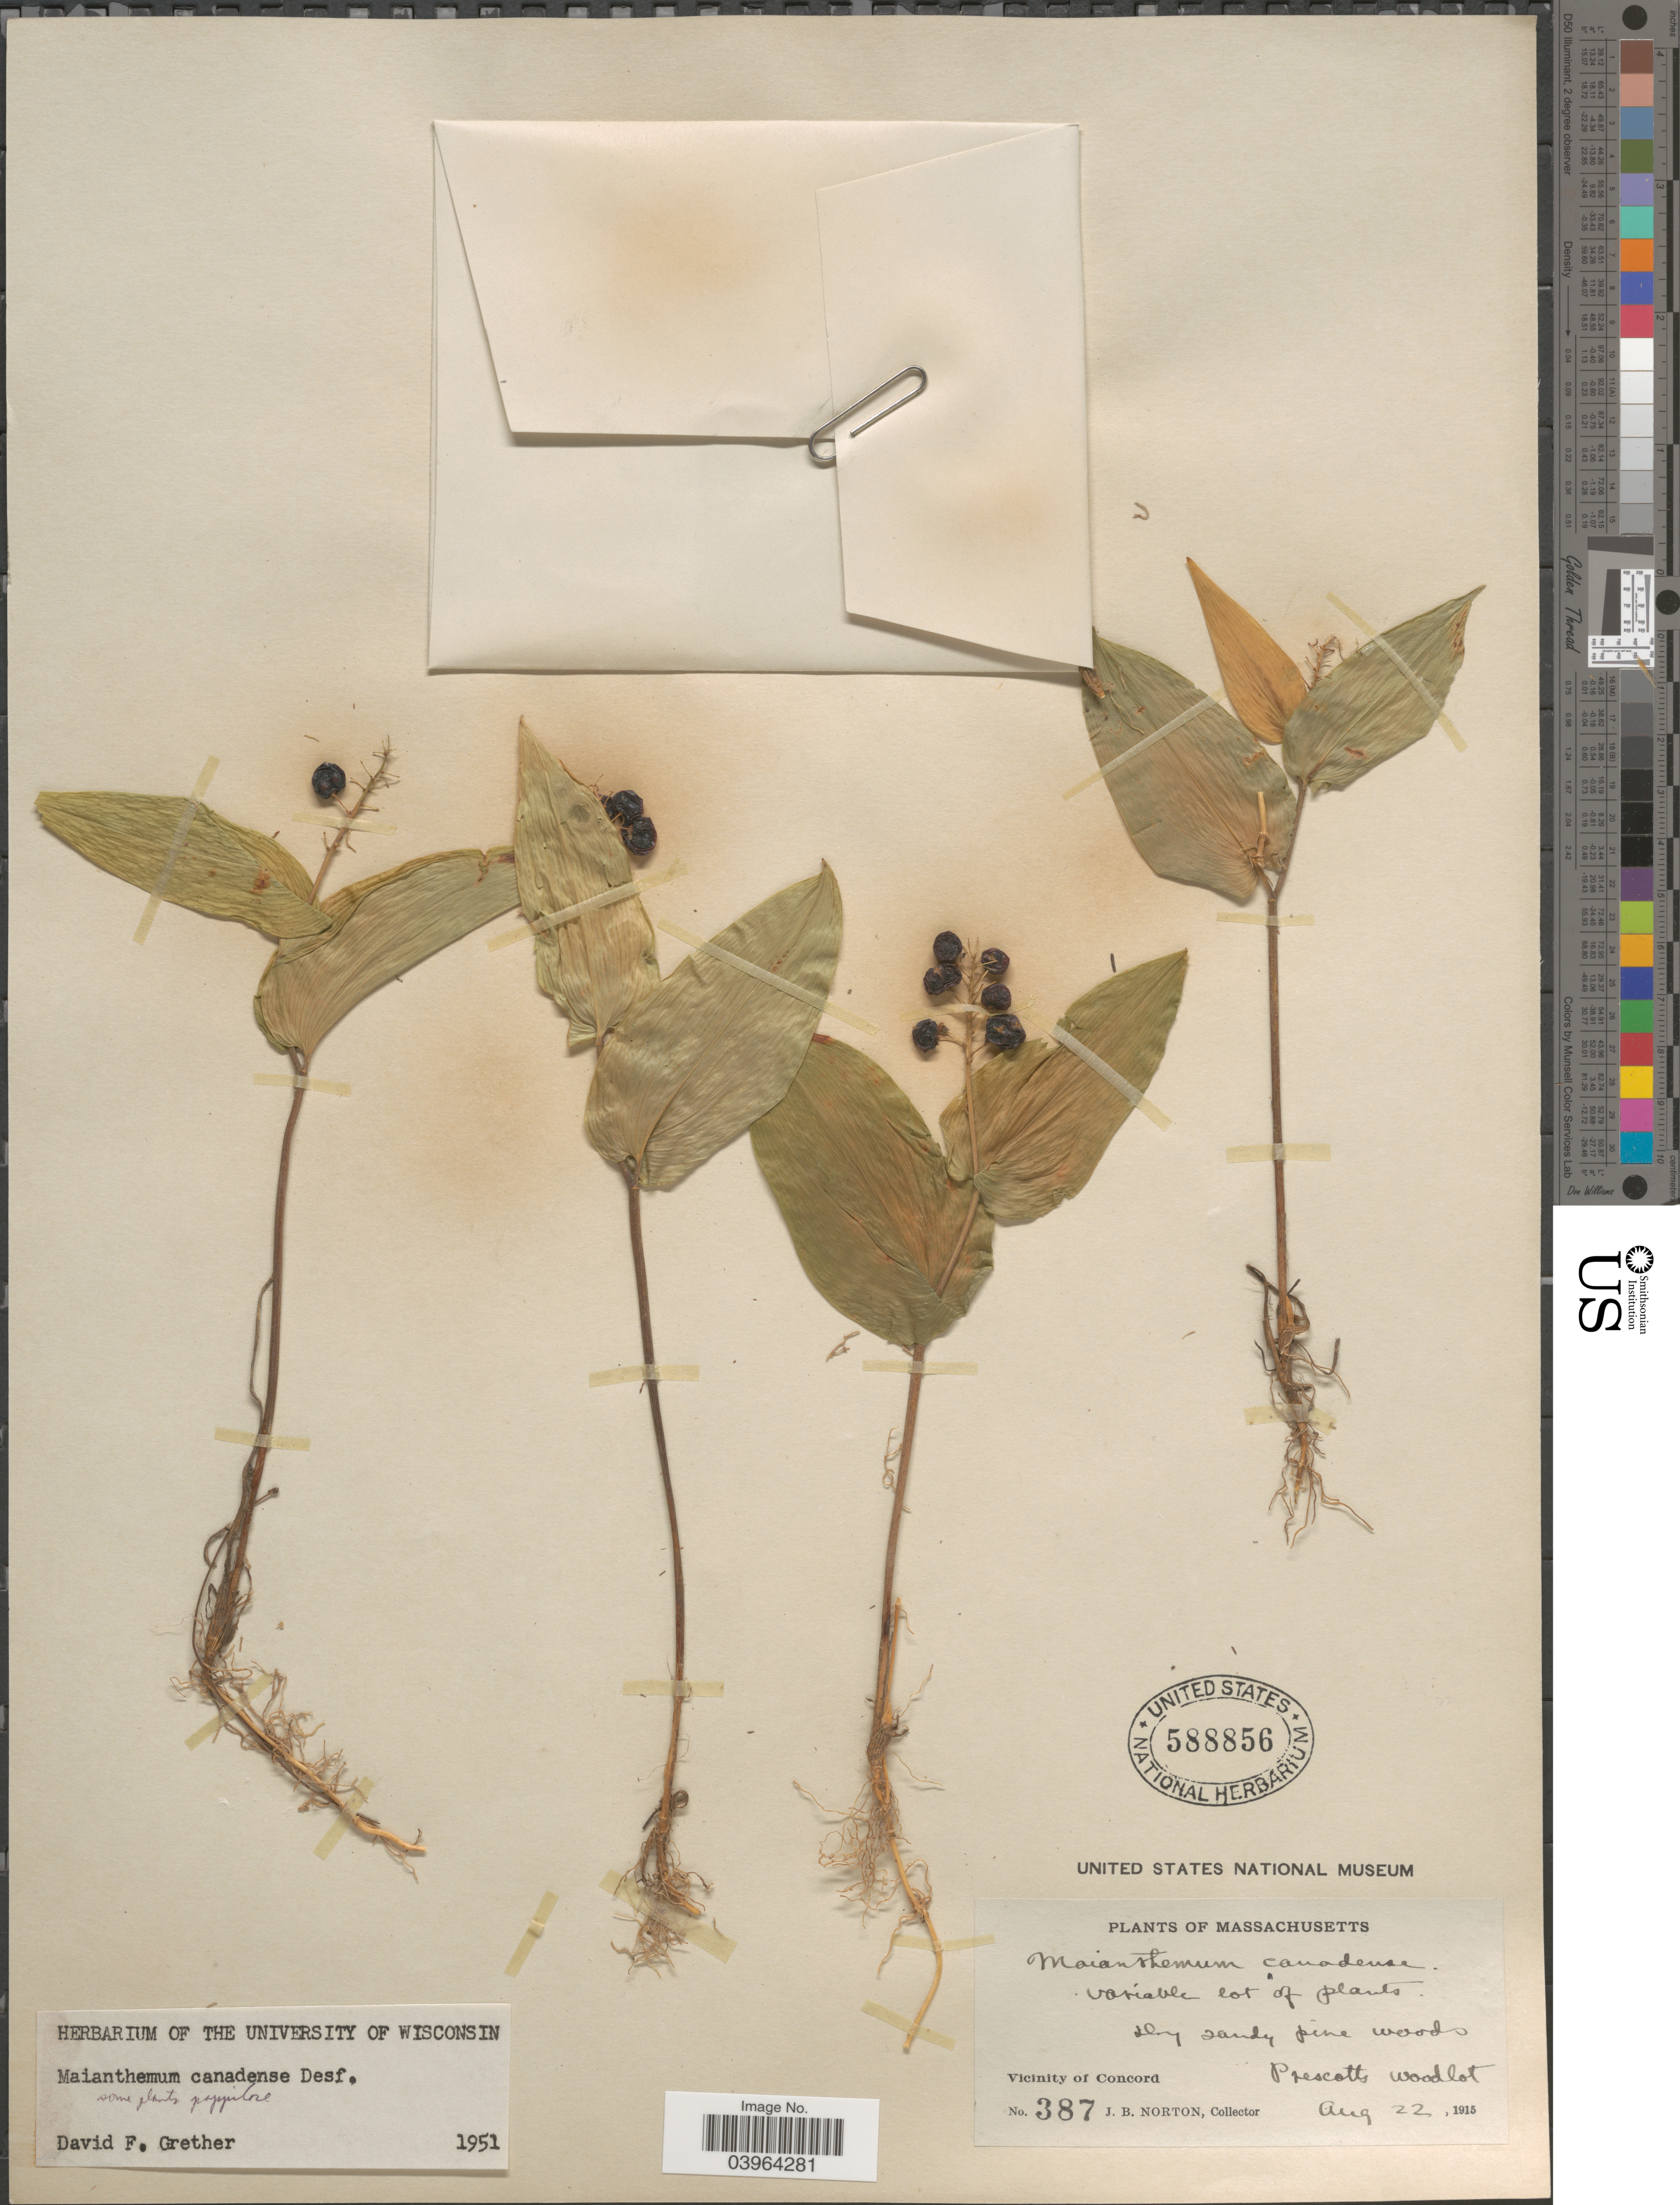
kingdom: Plantae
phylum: Tracheophyta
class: Liliopsida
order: Asparagales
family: Asparagaceae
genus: Maianthemum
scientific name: Maianthemum canadense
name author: Desf.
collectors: J. B. Norton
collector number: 387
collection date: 1915-08-22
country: United States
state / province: Massachusetts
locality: Vicinity of Concord. Prescott woodlot.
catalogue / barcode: US 588856